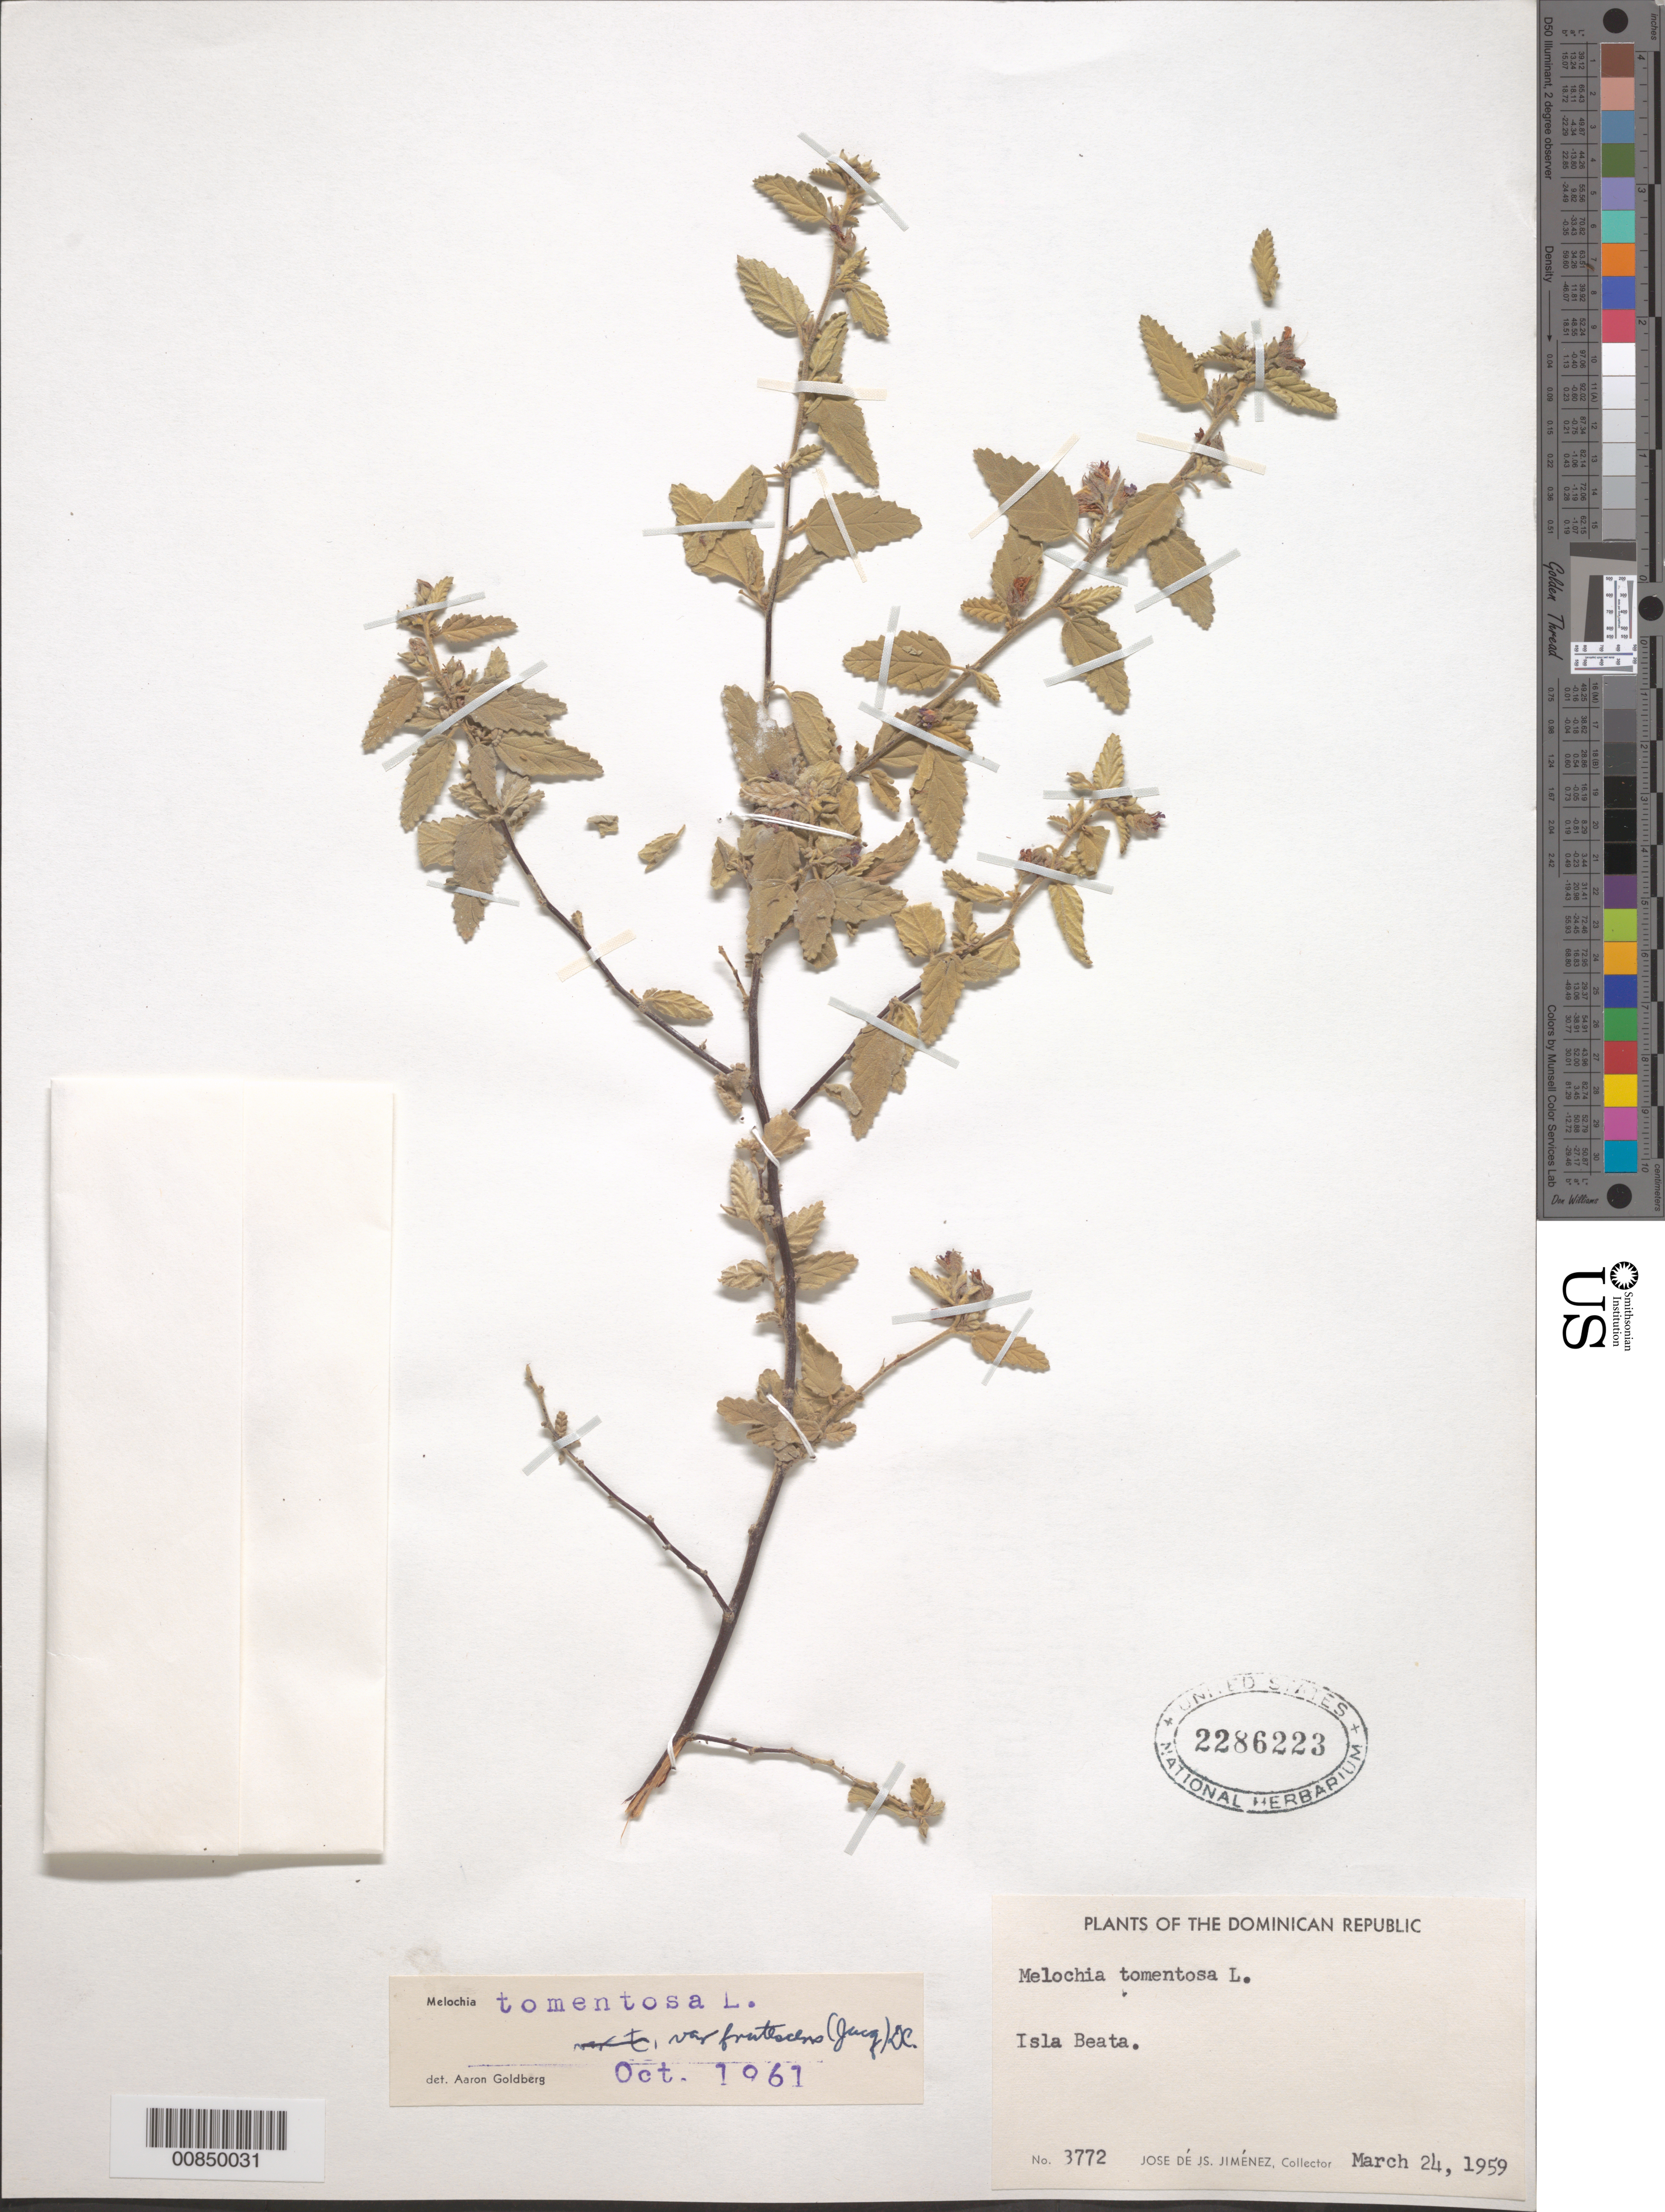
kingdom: Plantae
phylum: Tracheophyta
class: Magnoliopsida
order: Malvales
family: Malvaceae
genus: Melochia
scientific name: Melochia tomentosa var. frutescens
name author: DC.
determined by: Goldberg, Aaron, (US), NMNH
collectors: J. J. Jiménez Almonte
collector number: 3772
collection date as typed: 24 Mar 1959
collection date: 1959-03-24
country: Dominican Republic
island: Isla Beata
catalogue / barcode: US 2286223